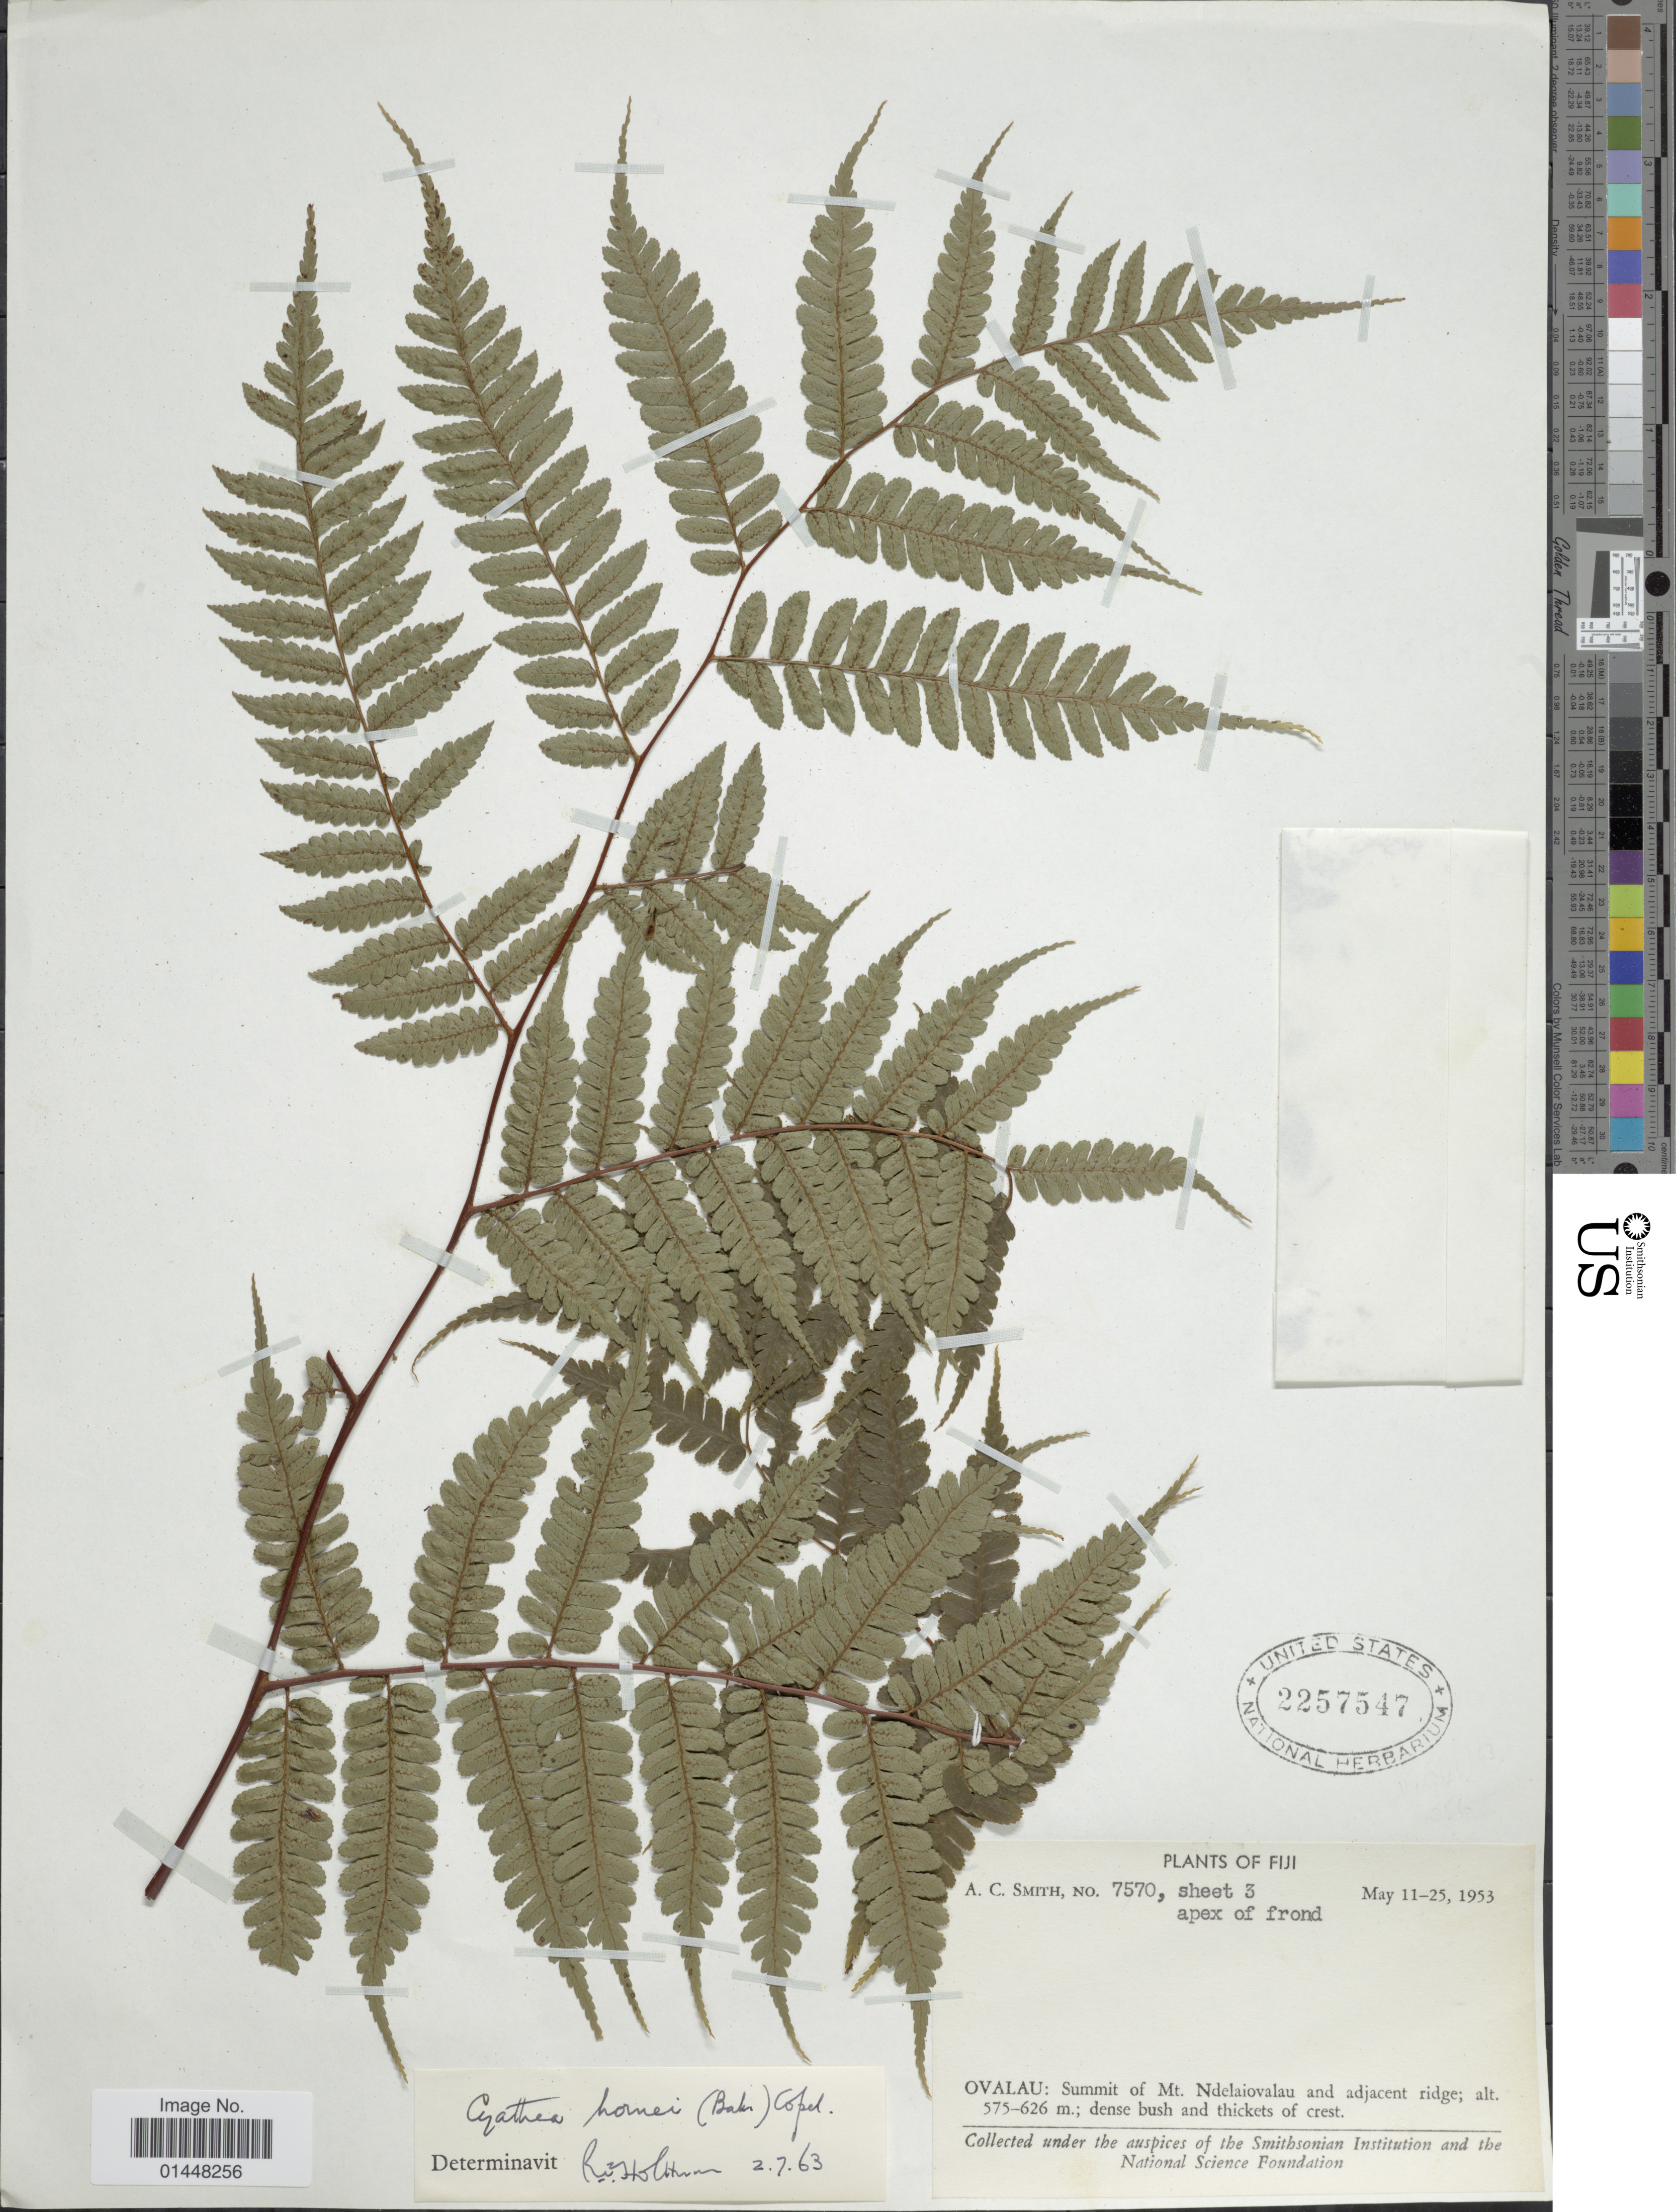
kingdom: Plantae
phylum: Tracheophyta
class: Polypodiopsida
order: Cyatheales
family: Cyatheaceae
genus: Gymnosphaera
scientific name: Gymnosphaera hornei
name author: (Baker) Copel.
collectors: A. C. Smith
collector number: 7570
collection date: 1953-05-11/1953-05-25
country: Fiji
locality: Ovalau: Summit of Mt. Ndelaiovalau and adjacent ridge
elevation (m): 55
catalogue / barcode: US 2257547